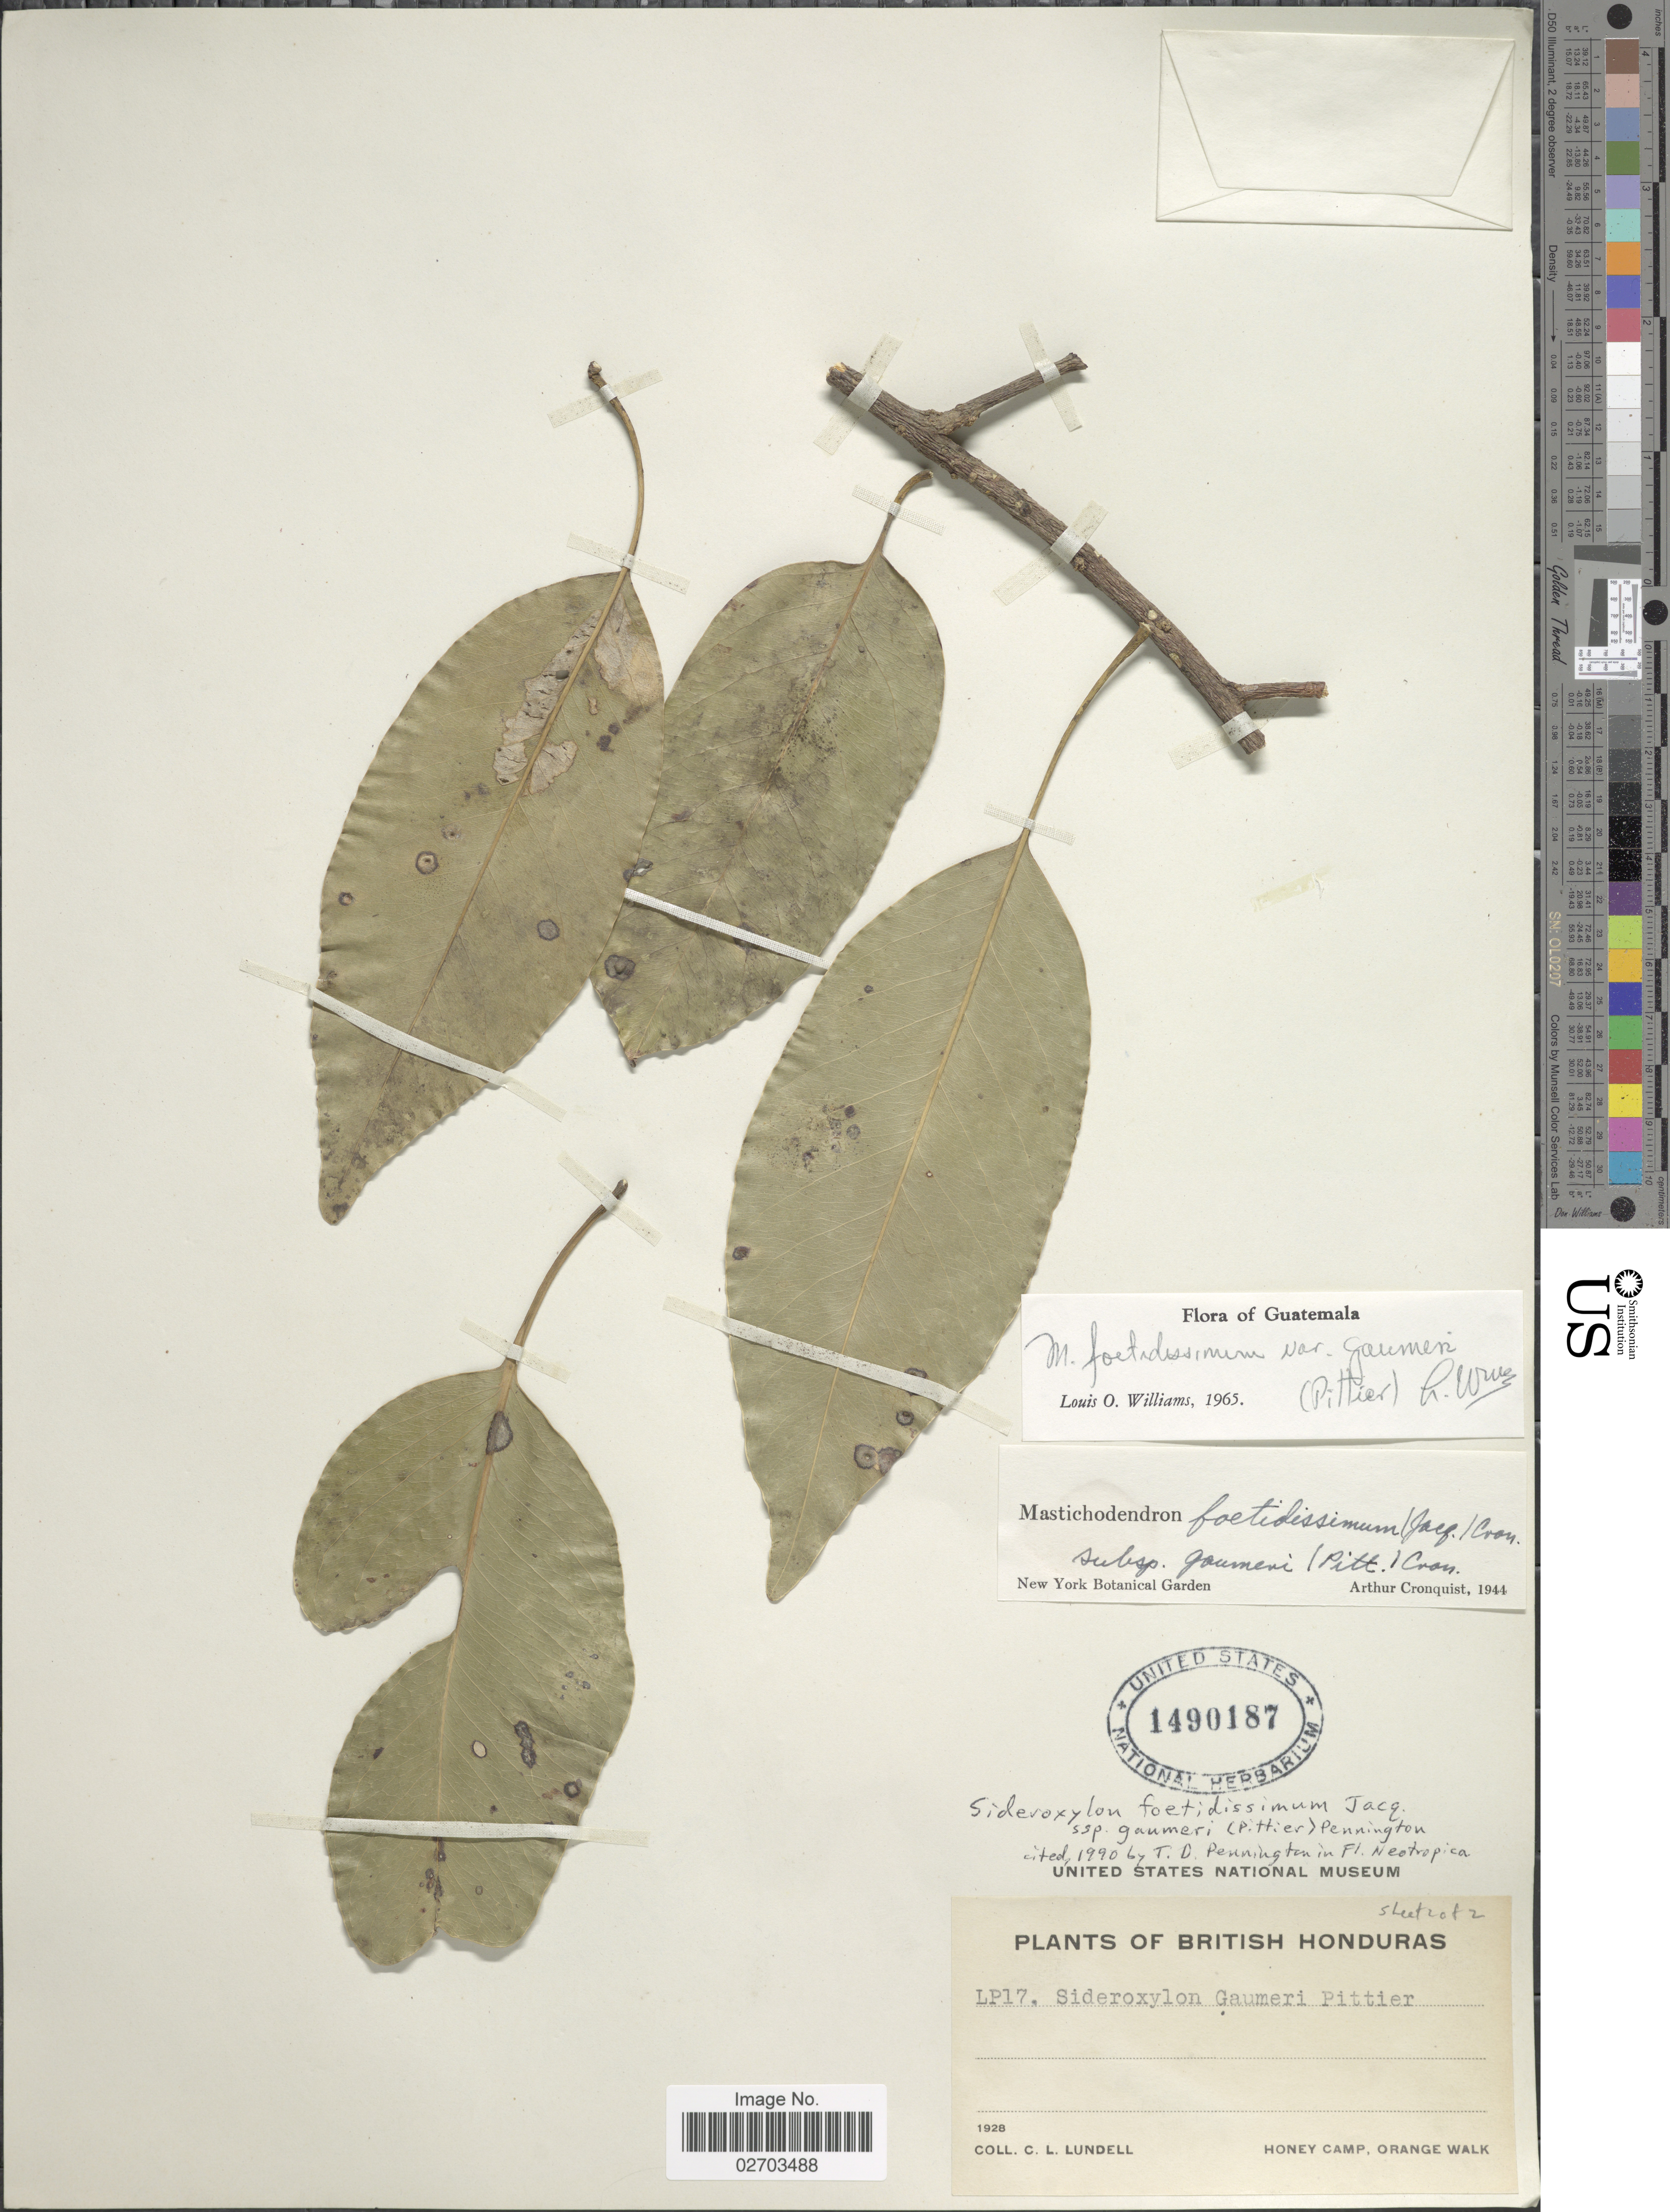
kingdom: Plantae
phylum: Tracheophyta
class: Magnoliopsida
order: Ericales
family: Sapotaceae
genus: Sideroxylon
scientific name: Sideroxylon foetidissimum subsp. gaumeri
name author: (Pittier) T.D. Penn.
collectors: C. L. Lundell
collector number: LP17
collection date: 1928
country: Belize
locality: British Honduras, Honey Camp, Orange Walk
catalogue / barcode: US 1490187